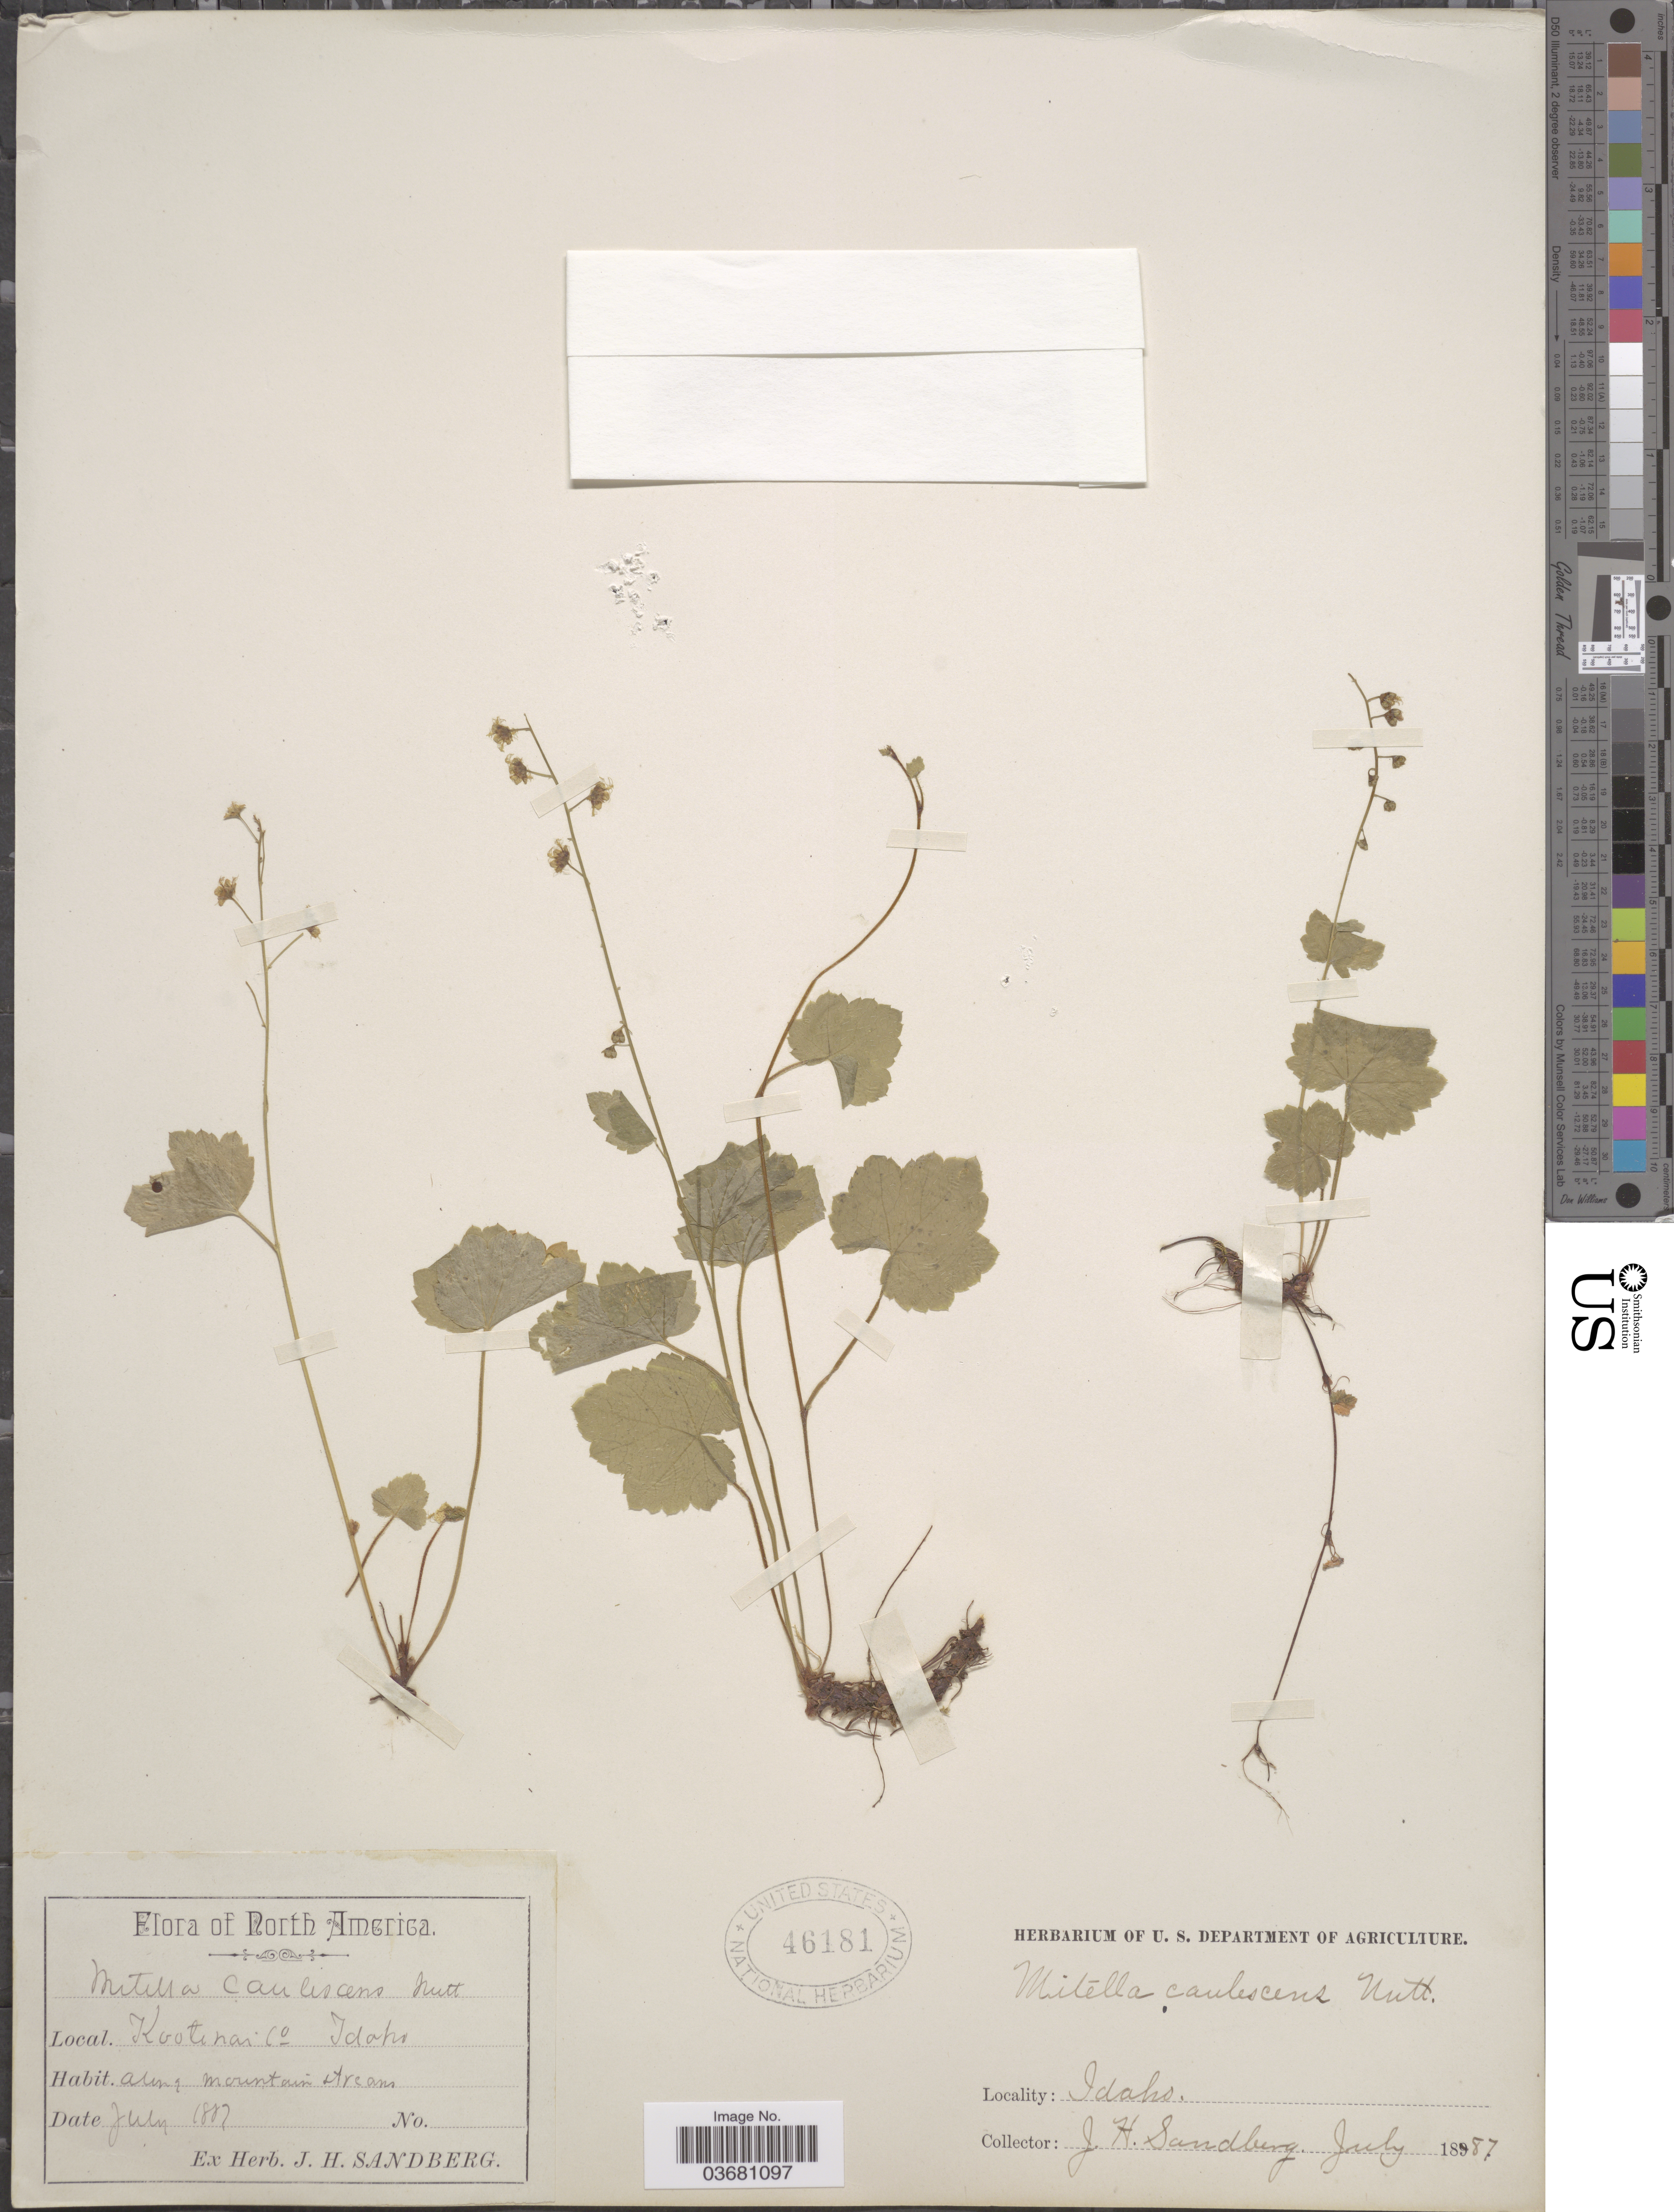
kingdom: Plantae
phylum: Tracheophyta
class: Magnoliopsida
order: Saxifragales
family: Saxifragaceae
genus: Mitella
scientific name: Mitella caulescens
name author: (Nutt.) Howell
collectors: J. H. Sandberg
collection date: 1887-07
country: United States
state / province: Idaho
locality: Kootenai Co. Along mountain stream.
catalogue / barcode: US 46181